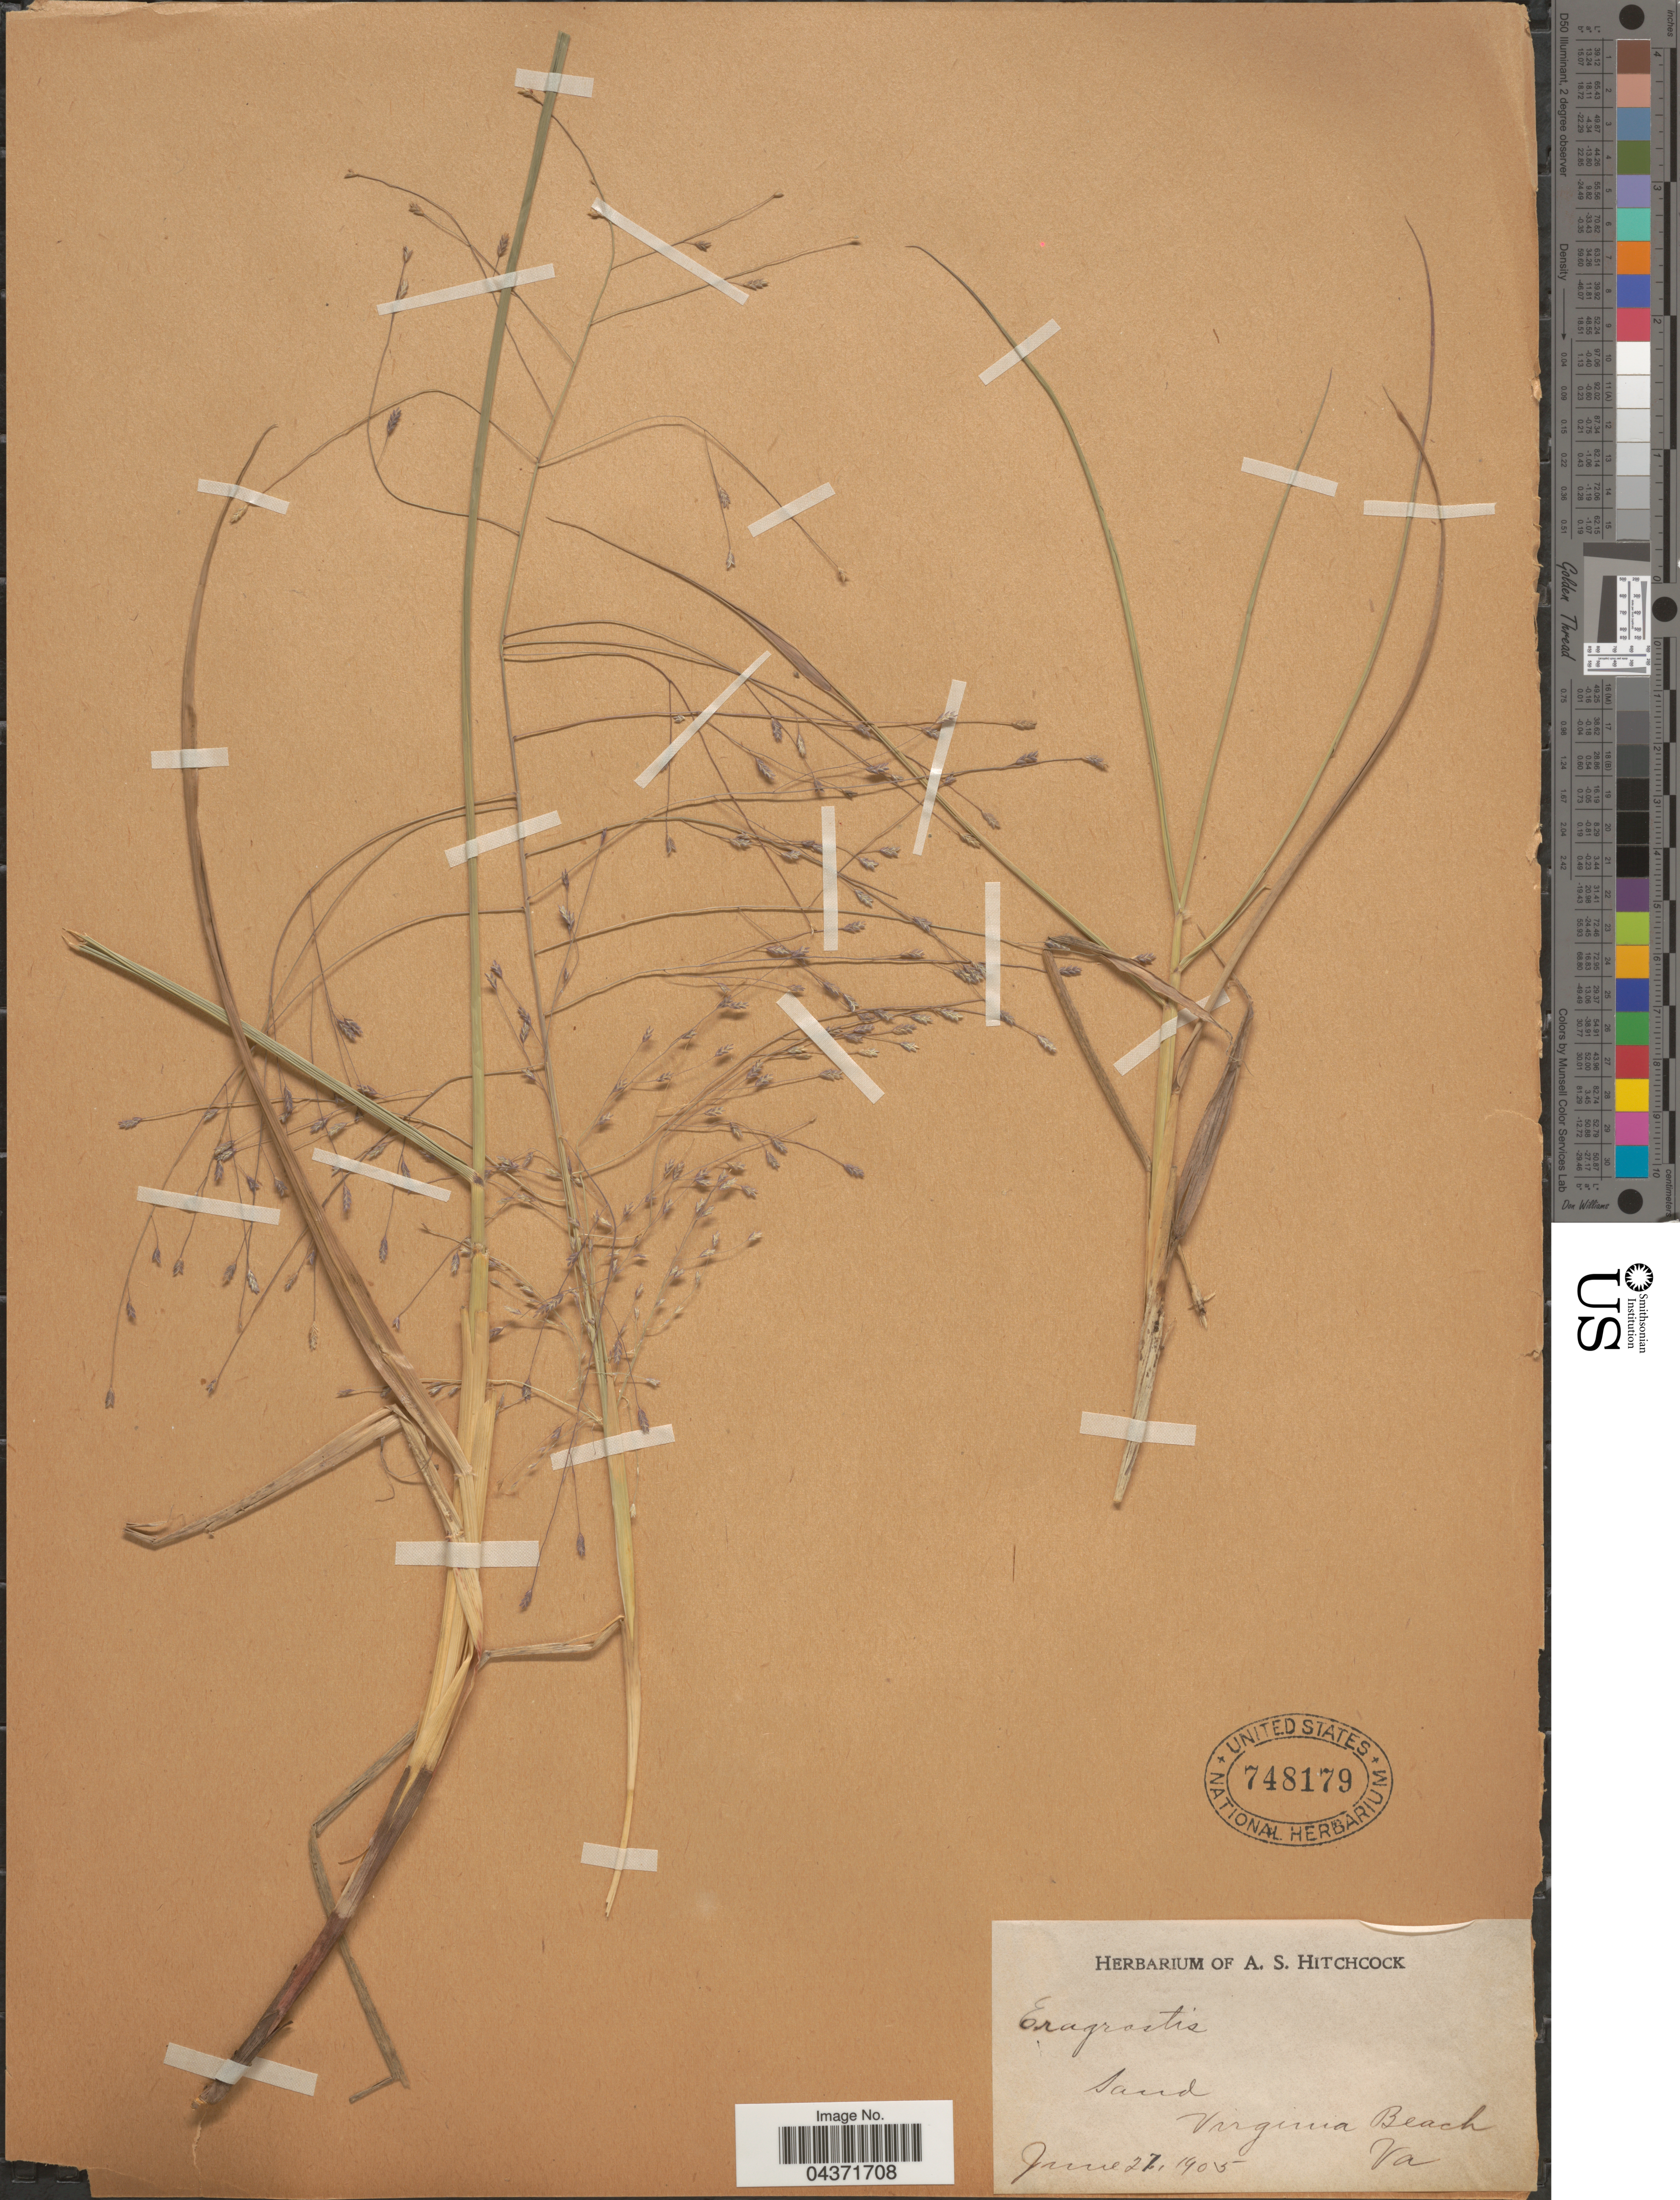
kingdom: Plantae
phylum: Tracheophyta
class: Liliopsida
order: Poales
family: Poaceae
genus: Eragrostis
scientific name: Eragrostis spectabilis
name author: (Pursh) Steud.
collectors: Ex herb. A. S. Hitchcock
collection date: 1905-06-27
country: United States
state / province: Virginia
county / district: City of Virginia Beach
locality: Virginia Beach.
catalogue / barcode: US 748179